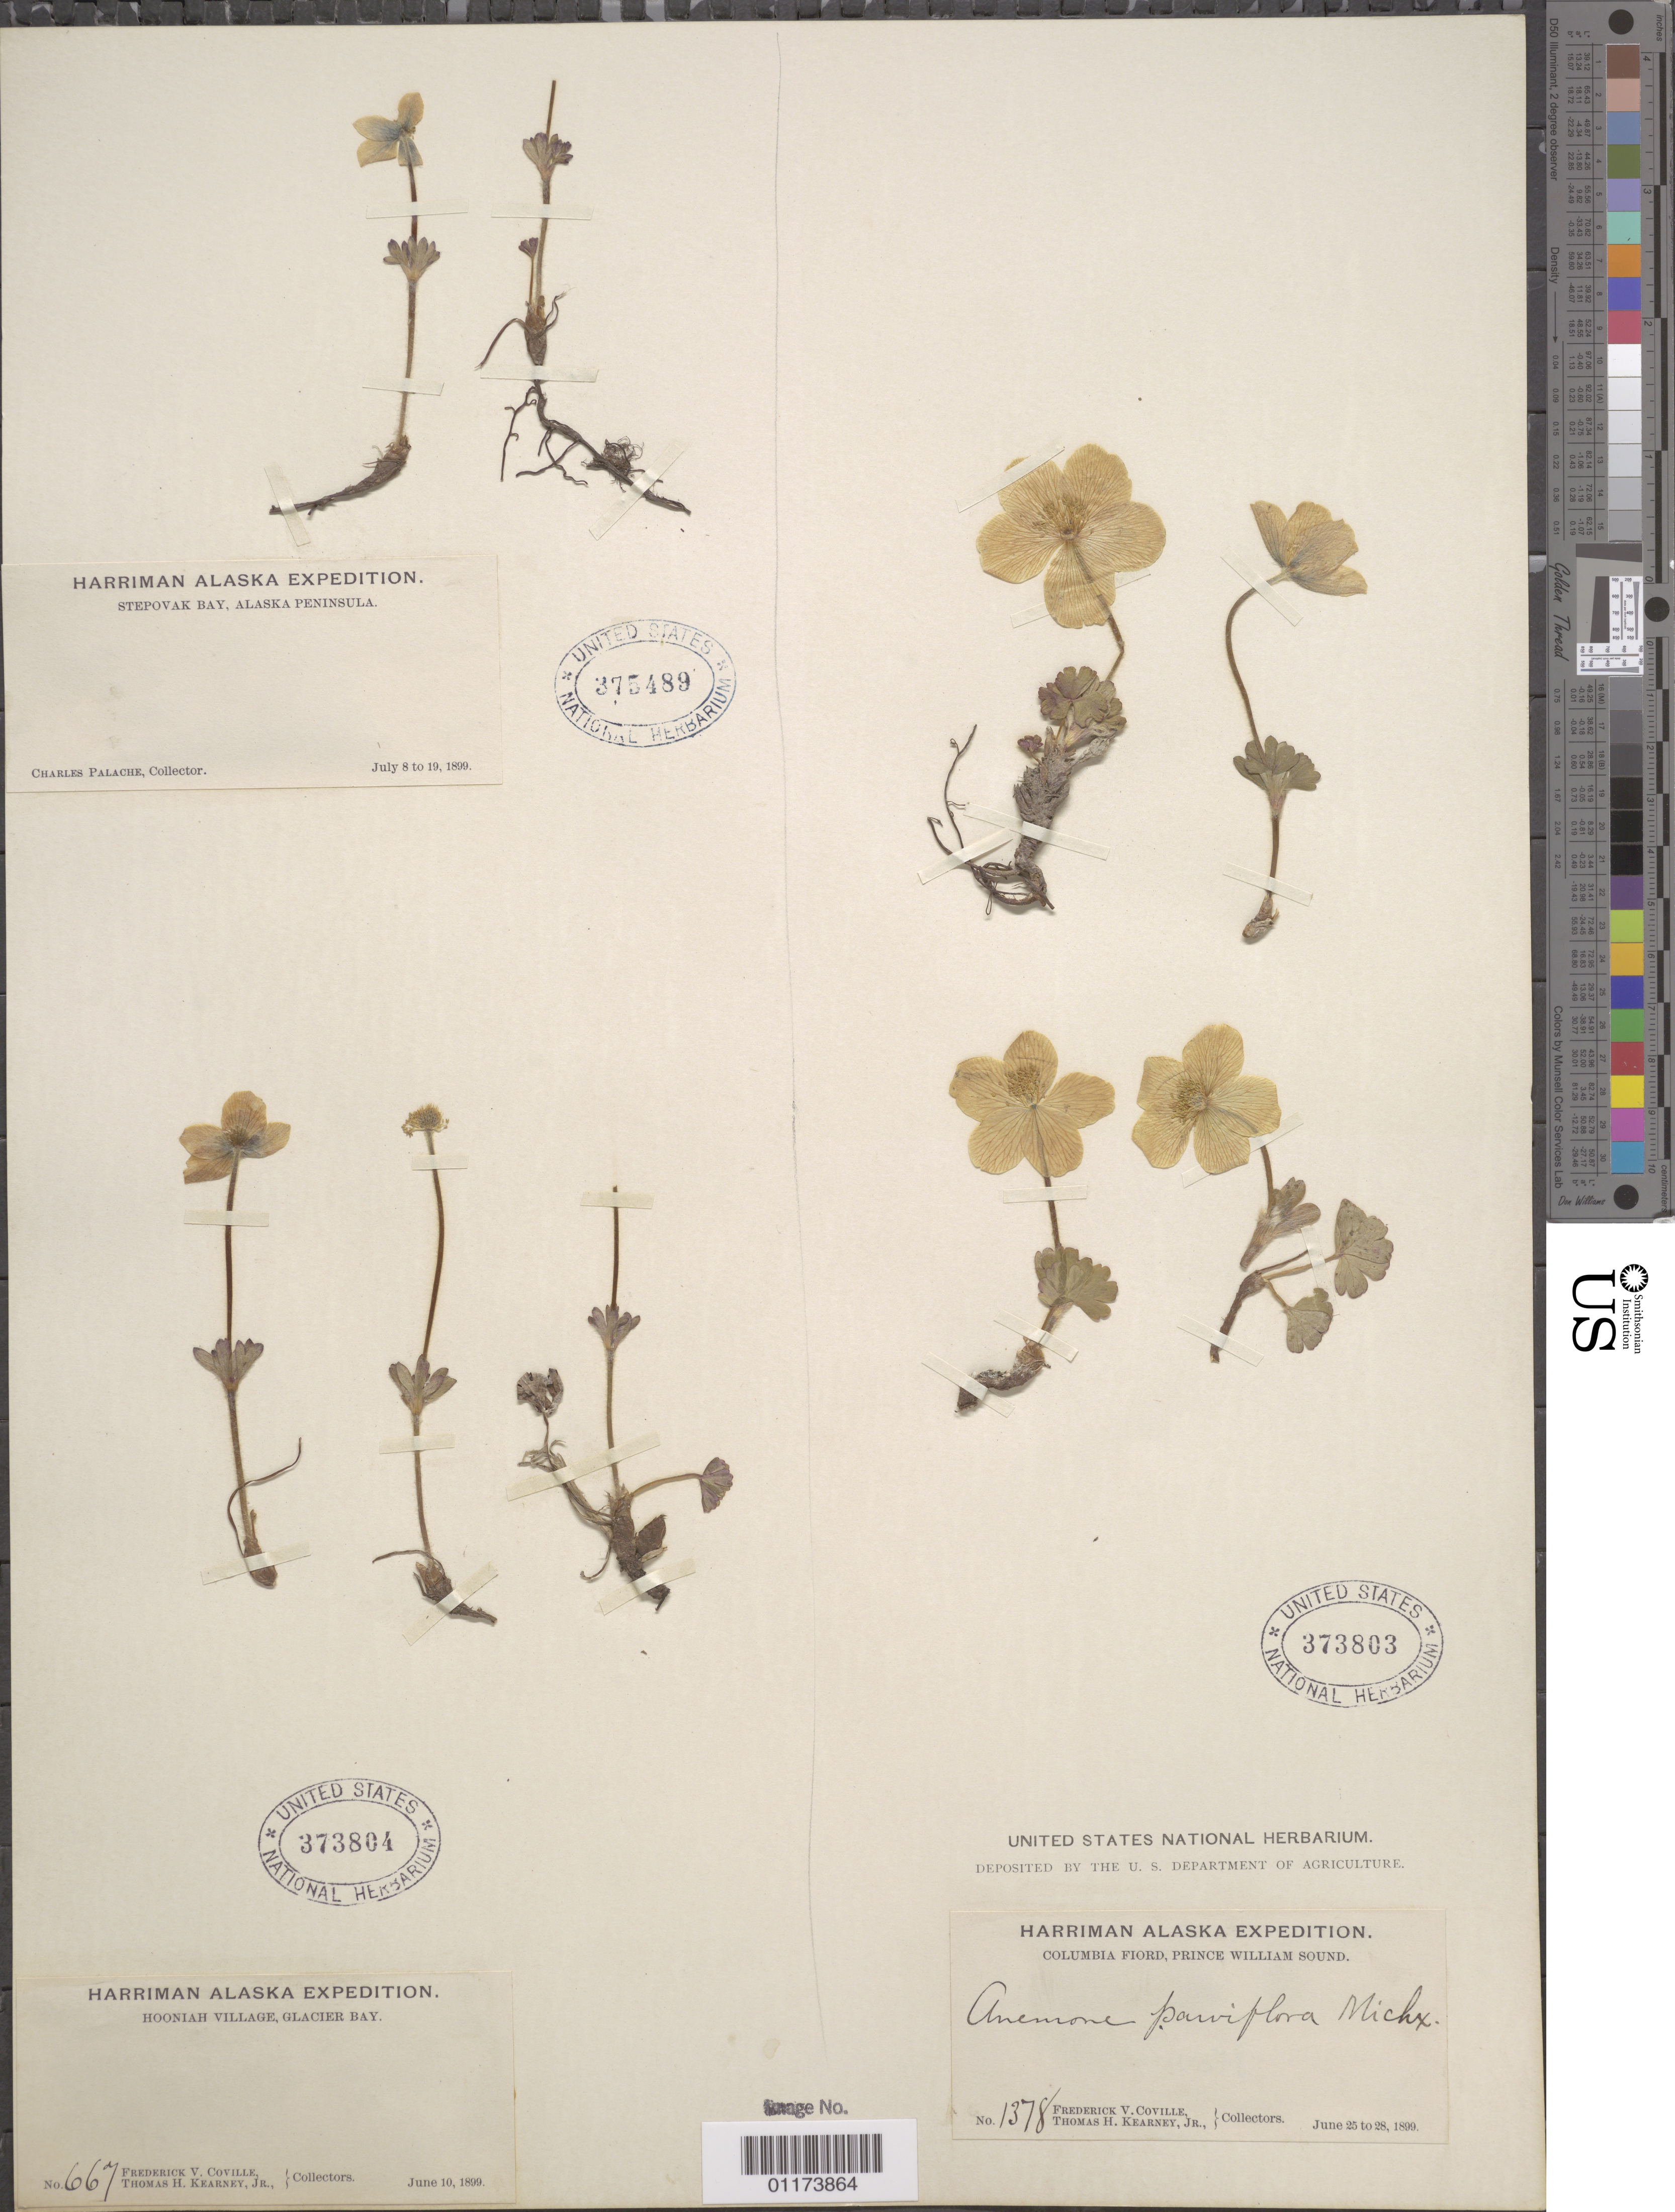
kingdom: Plantae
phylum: Tracheophyta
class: Magnoliopsida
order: Ranunculales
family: Ranunculaceae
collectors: F. V. Coville & T. H. Kearney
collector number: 667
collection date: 1899-06-10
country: United States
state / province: Alaska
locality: Hooniah Village, Glacier Bay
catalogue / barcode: US 373804-2